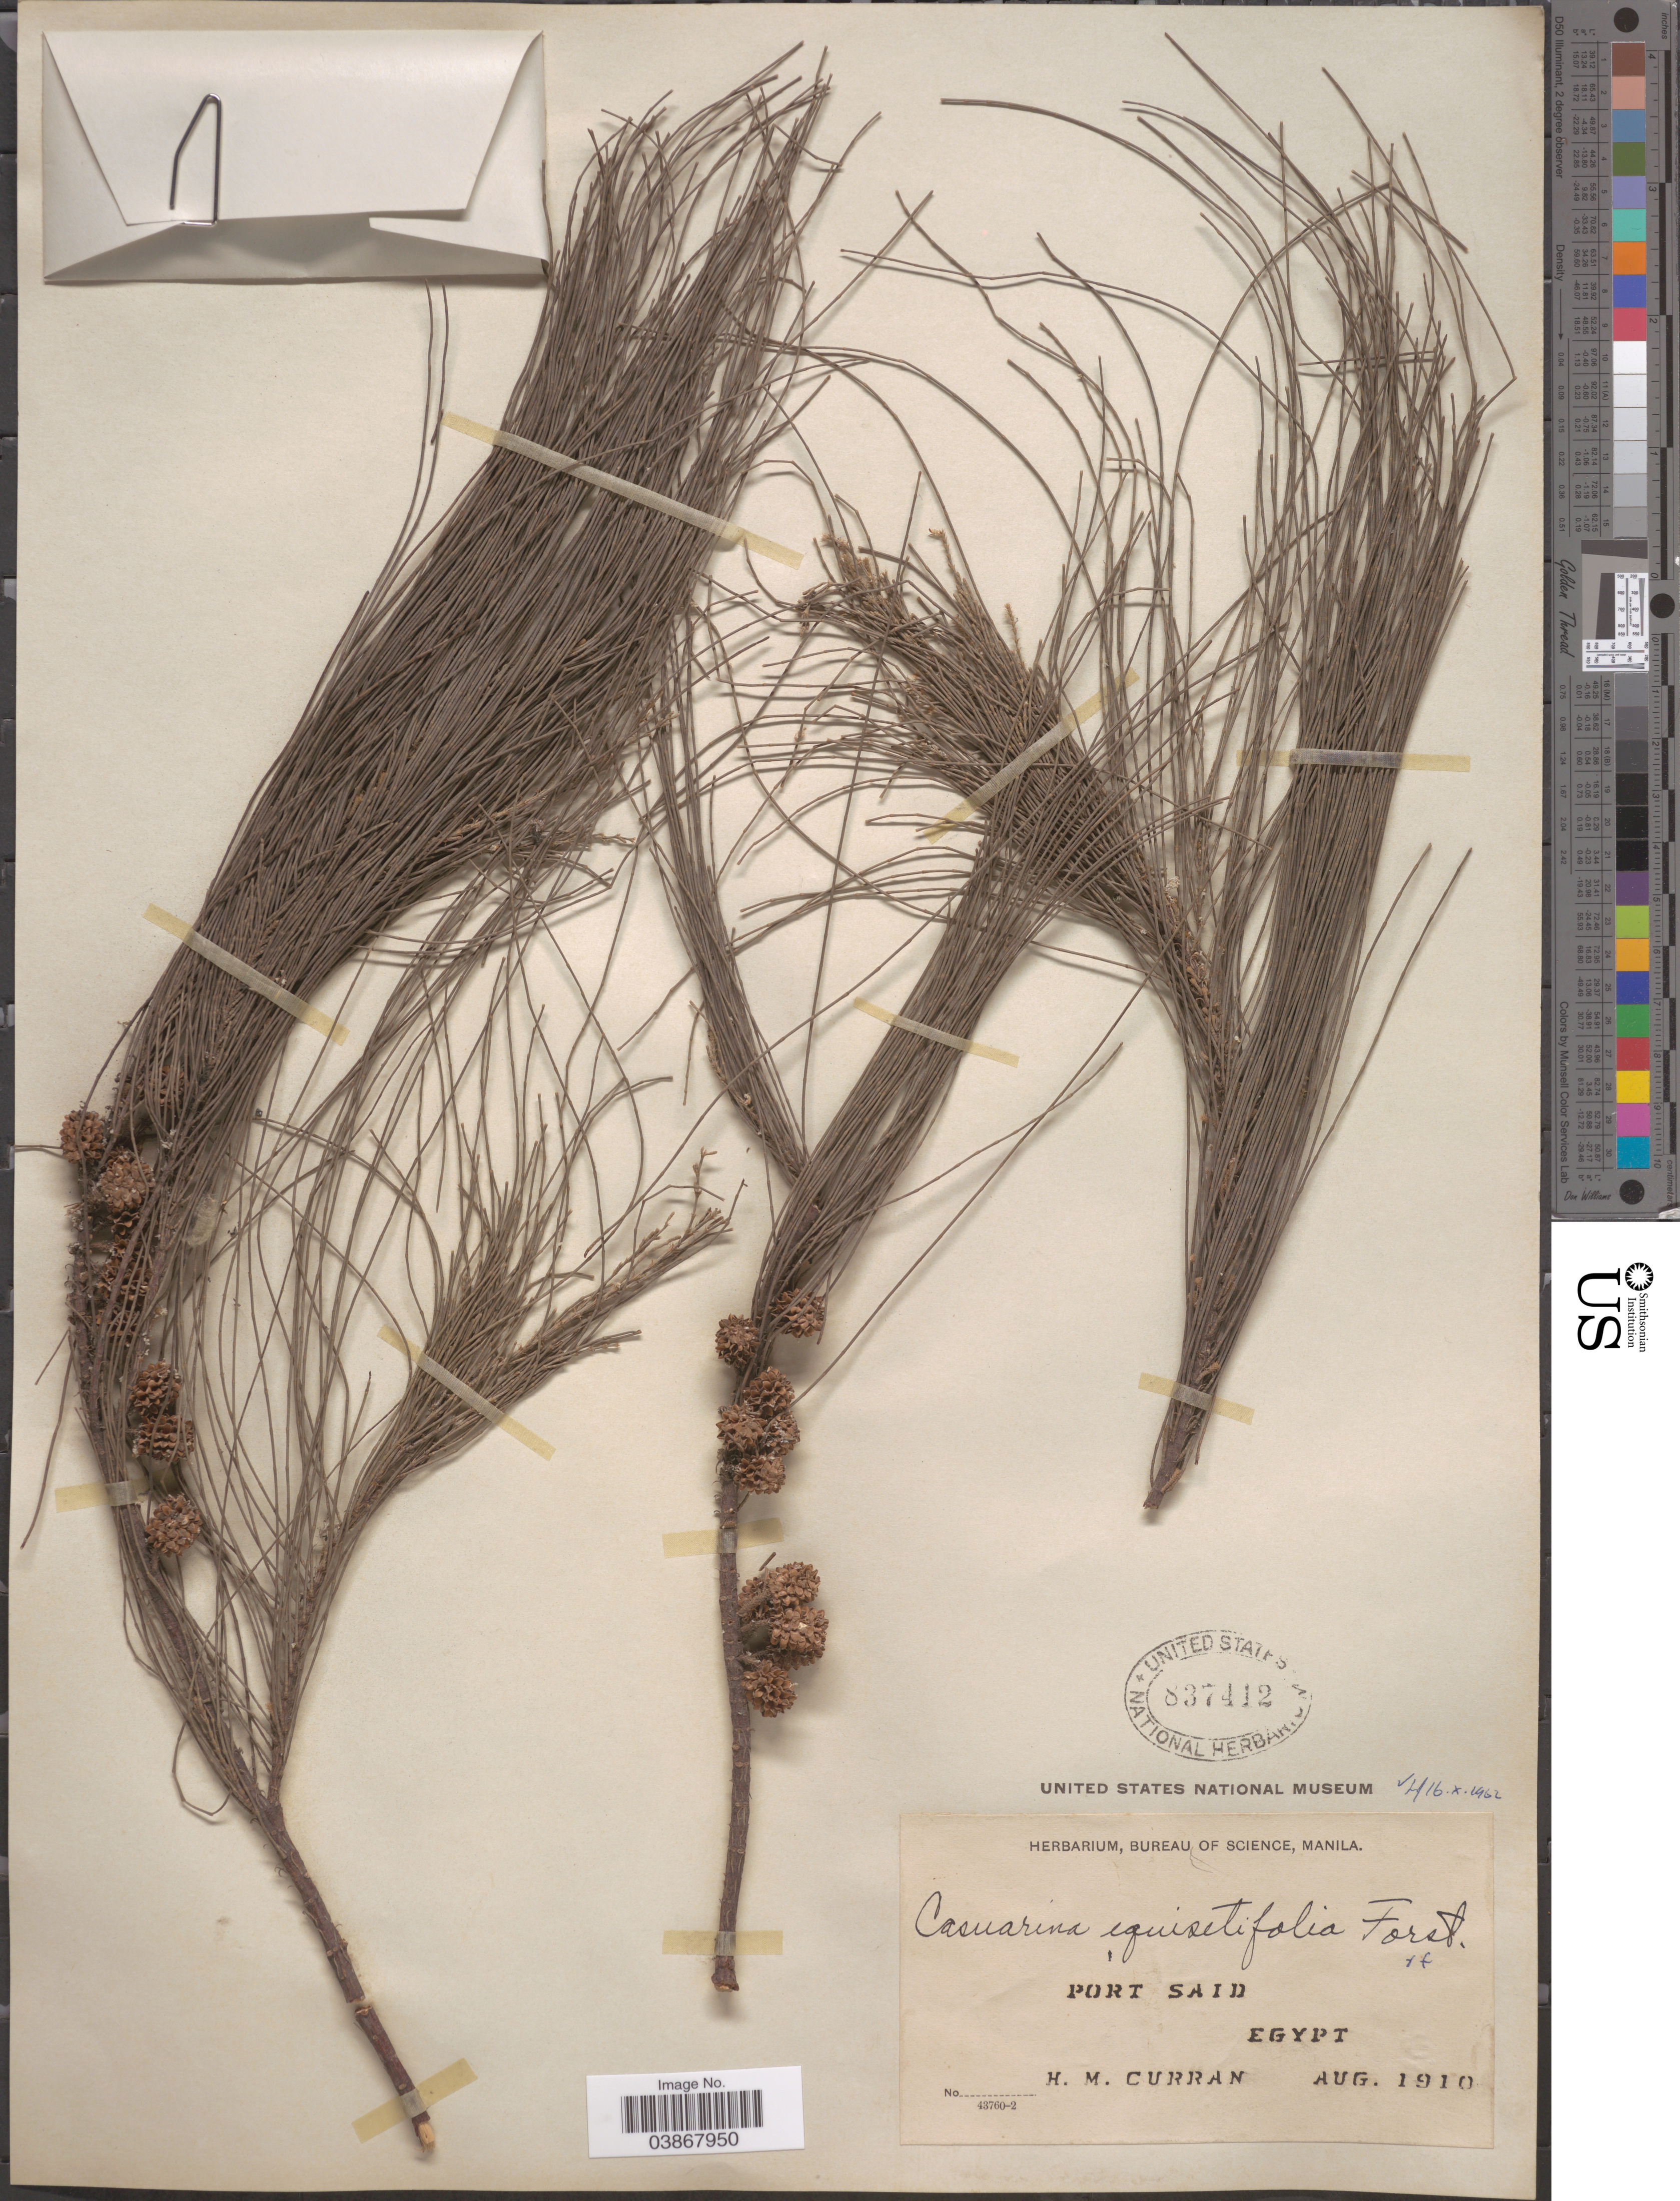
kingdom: Plantae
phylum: Tracheophyta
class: Magnoliopsida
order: Fagales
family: Casuarinaceae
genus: Casuarina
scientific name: Casuarina equisetifolia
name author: L.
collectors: H. M. Curran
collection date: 1910-08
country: Egypt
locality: Port Said.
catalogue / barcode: US 837412